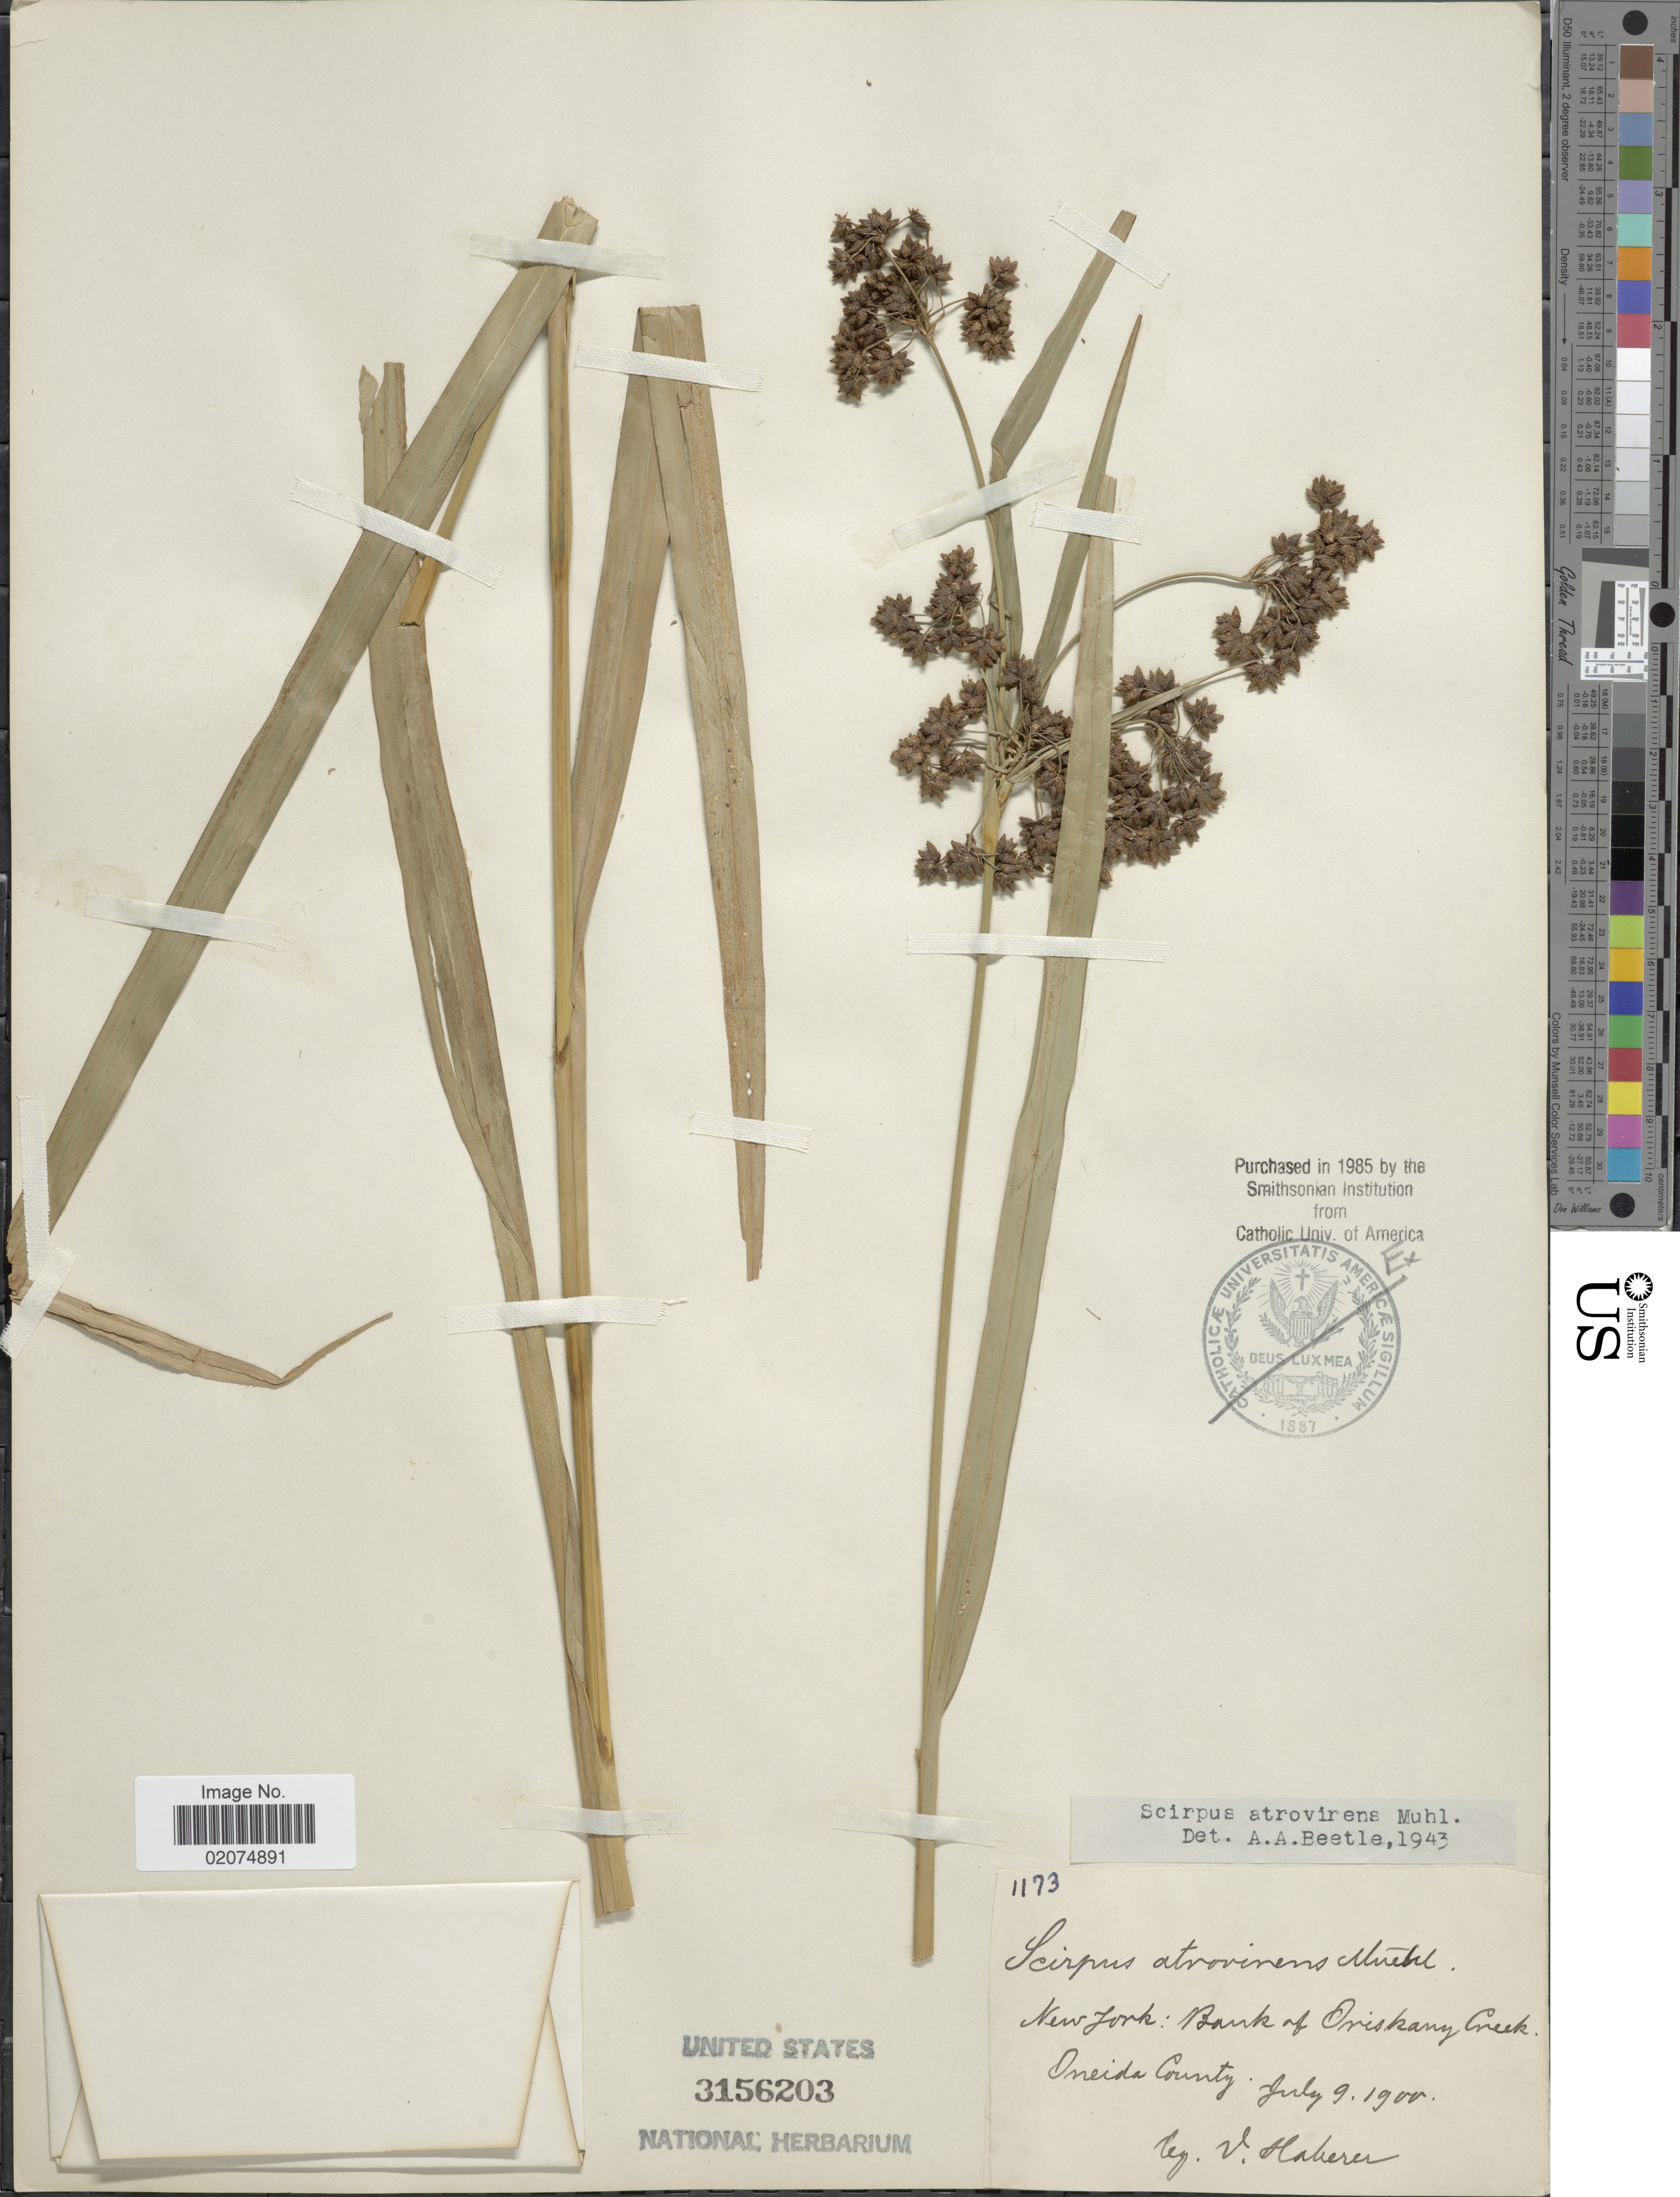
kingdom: Plantae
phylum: Tracheophyta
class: Liliopsida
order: Poales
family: Cyperaceae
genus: Scirpus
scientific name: Scirpus atrovirens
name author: Willd.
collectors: J. V. Haberer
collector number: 1173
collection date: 1900-07-09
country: United States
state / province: New York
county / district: Oneida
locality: Bank of Oriskany Creek, Oneida County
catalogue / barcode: US 3156203